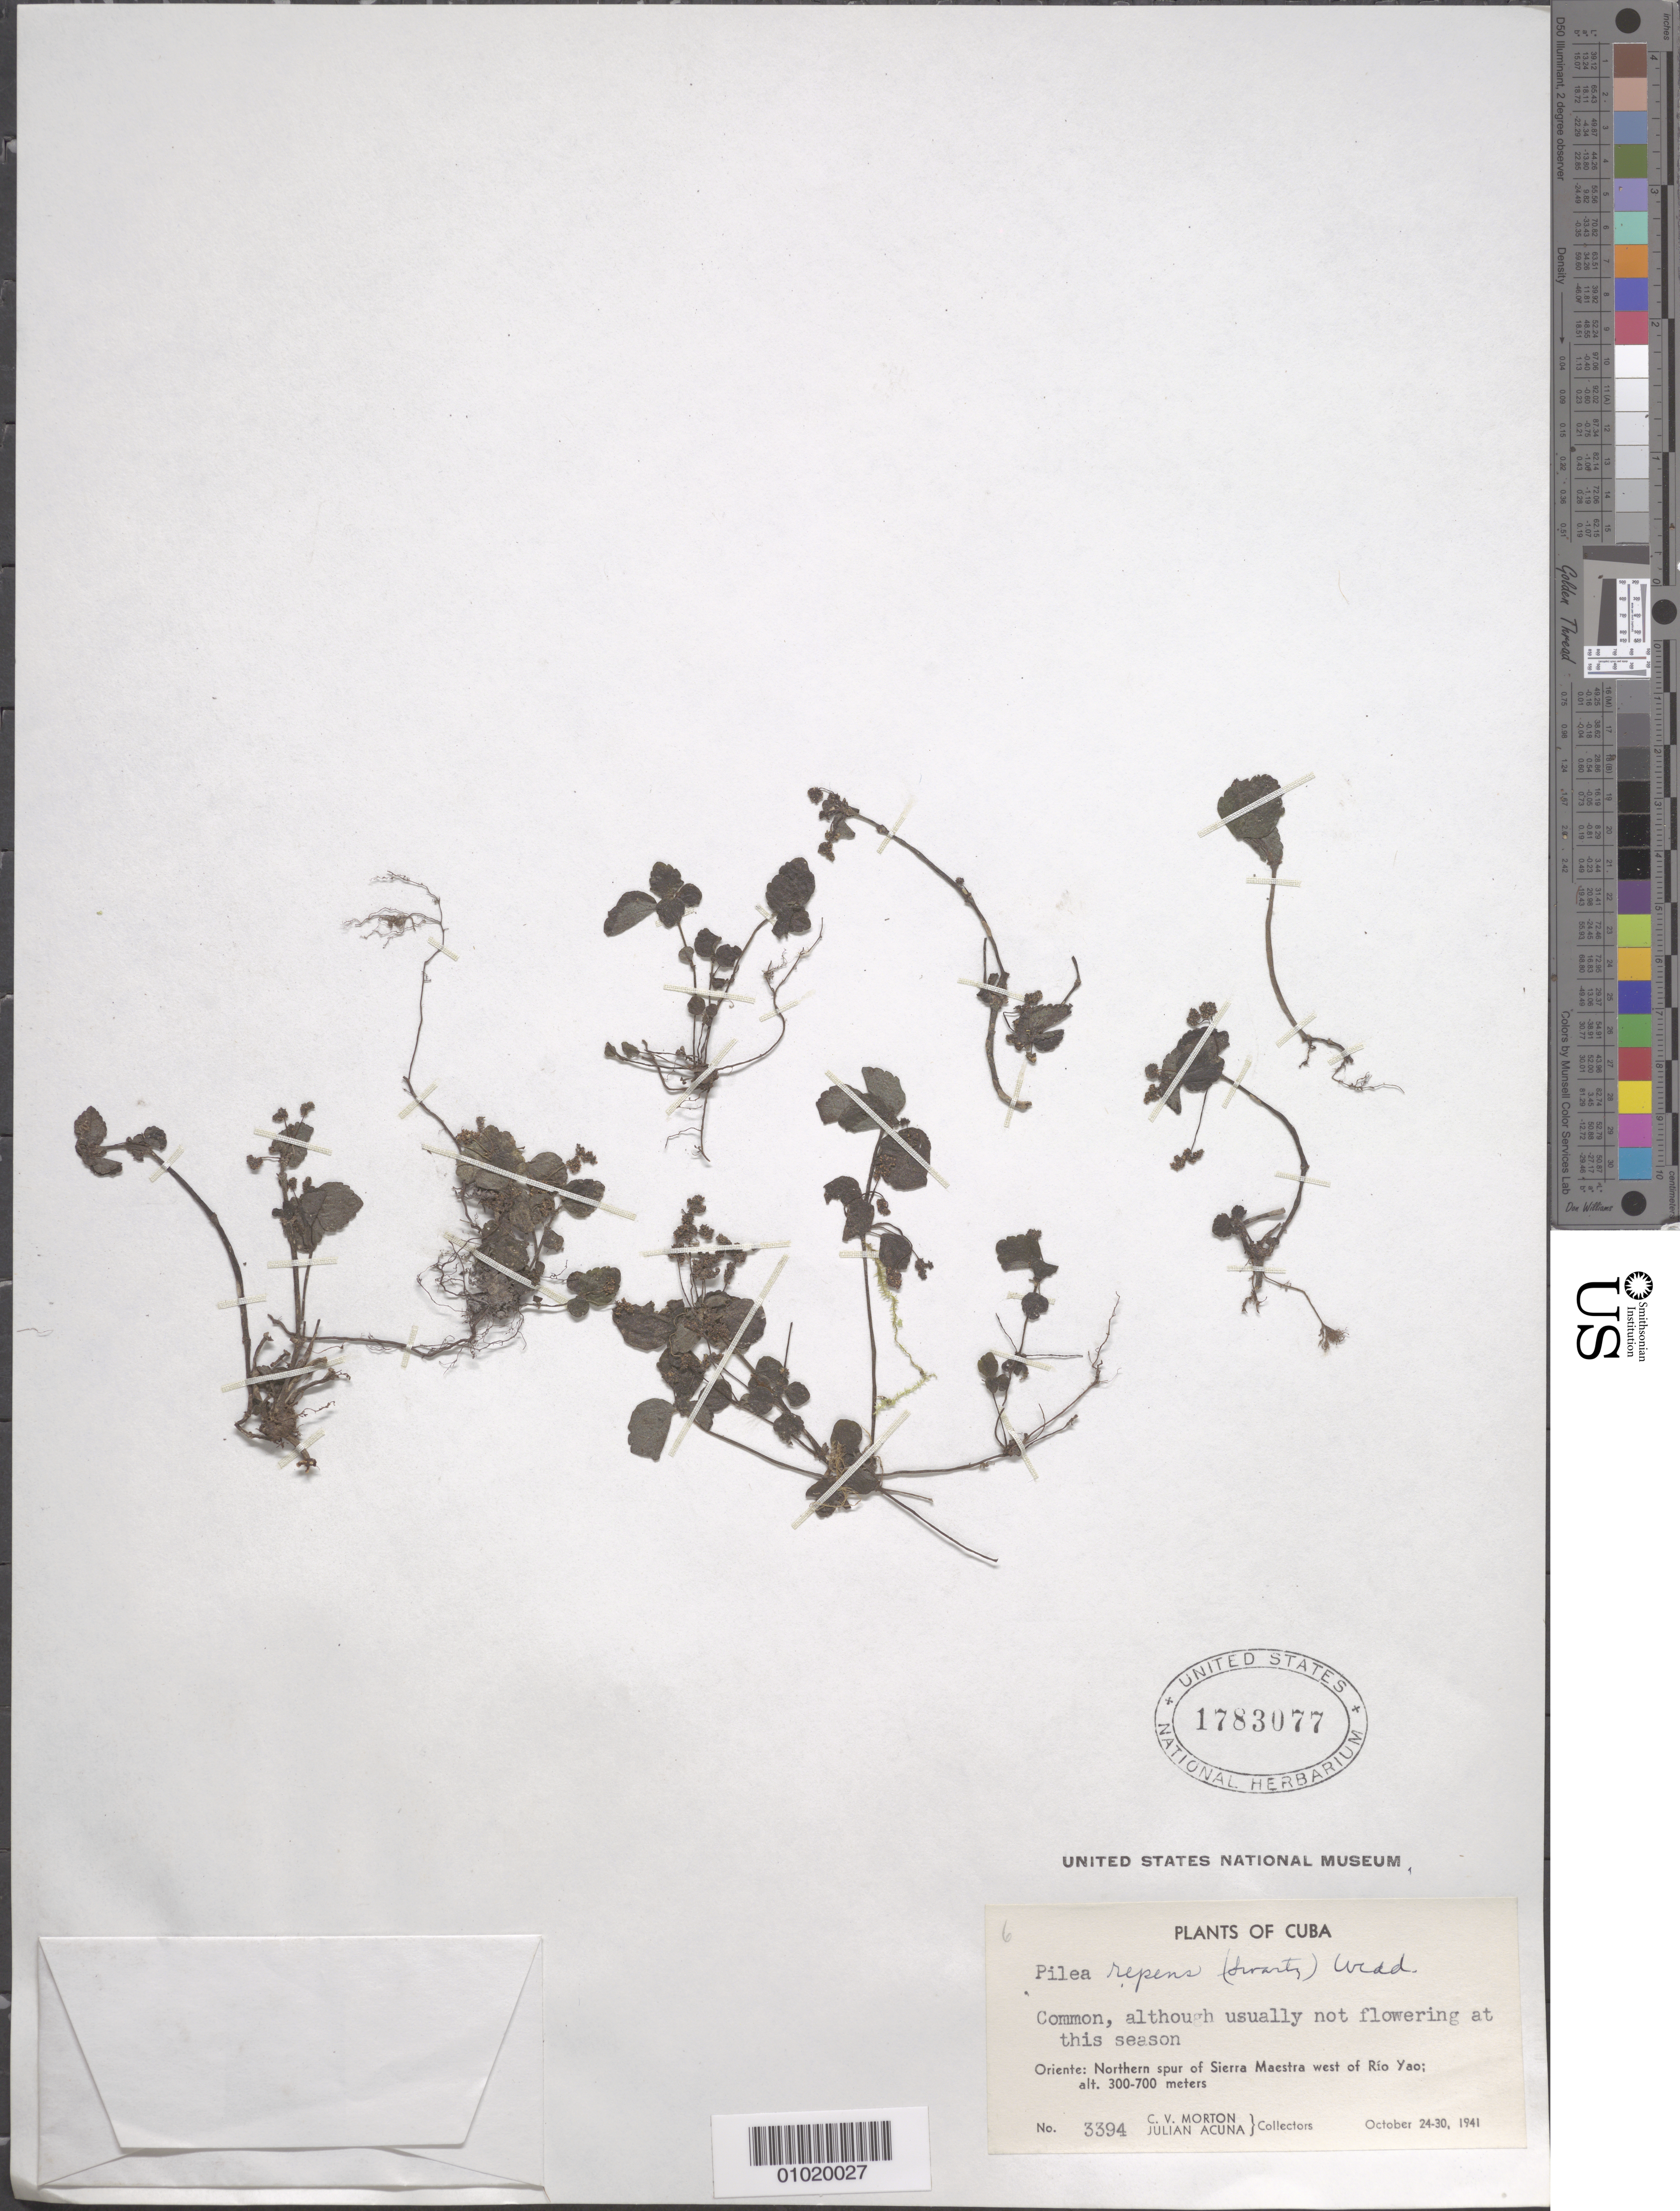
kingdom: Plantae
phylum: Tracheophyta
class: Magnoliopsida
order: Rosales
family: Urticaceae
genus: Pilea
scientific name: Pilea repens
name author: (Sw.) Wedd.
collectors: C. V. Morton, C. V. Morton & J. Acuña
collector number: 3394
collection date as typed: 24 Oct 1941 to 30 Oct 1941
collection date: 1941-10-24/1941-10-30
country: Cuba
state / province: Granma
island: Cuba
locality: Oriente: Northern spur of Sierra Maestra west of Rio Yao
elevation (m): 300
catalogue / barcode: US 1783077